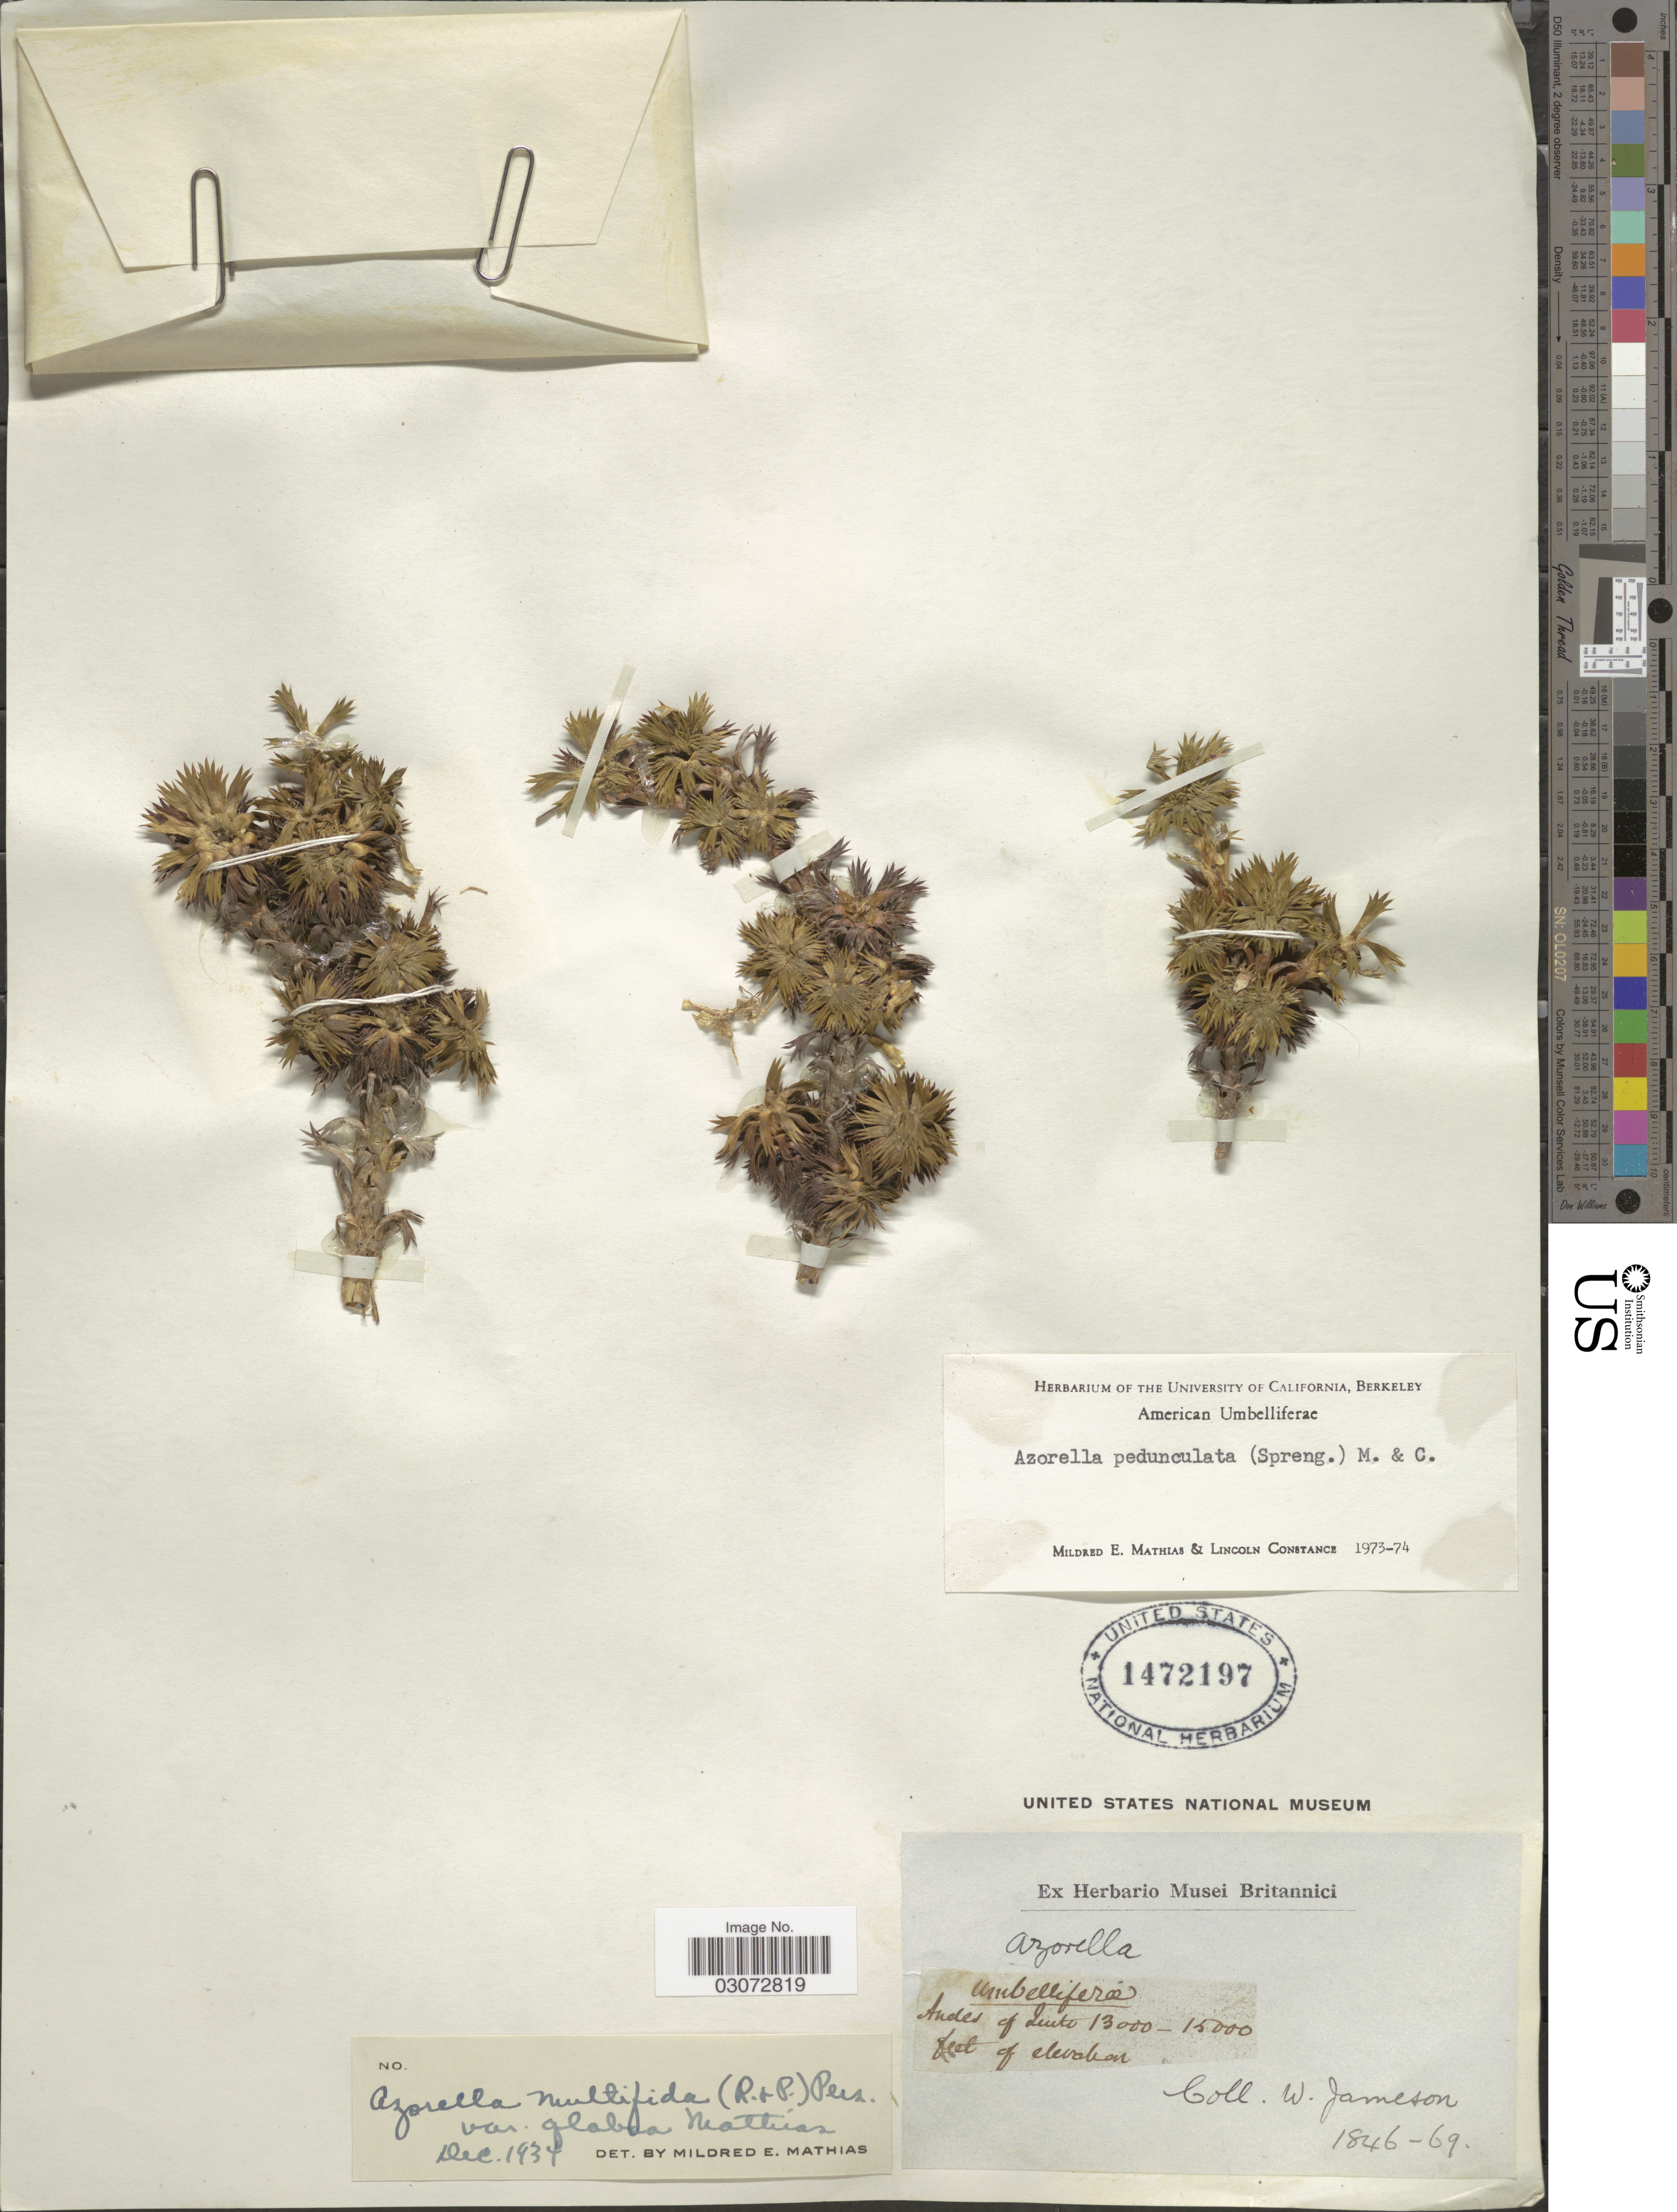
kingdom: Plantae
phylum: Tracheophyta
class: Magnoliopsida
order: Apiales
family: Apiaceae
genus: Azorella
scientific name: Azorella pedunculata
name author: (Spreng.) Mathias & Constance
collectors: W. Jameson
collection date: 1846/1869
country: Ecuador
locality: Andes of Quito.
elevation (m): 3962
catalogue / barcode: US 1472197